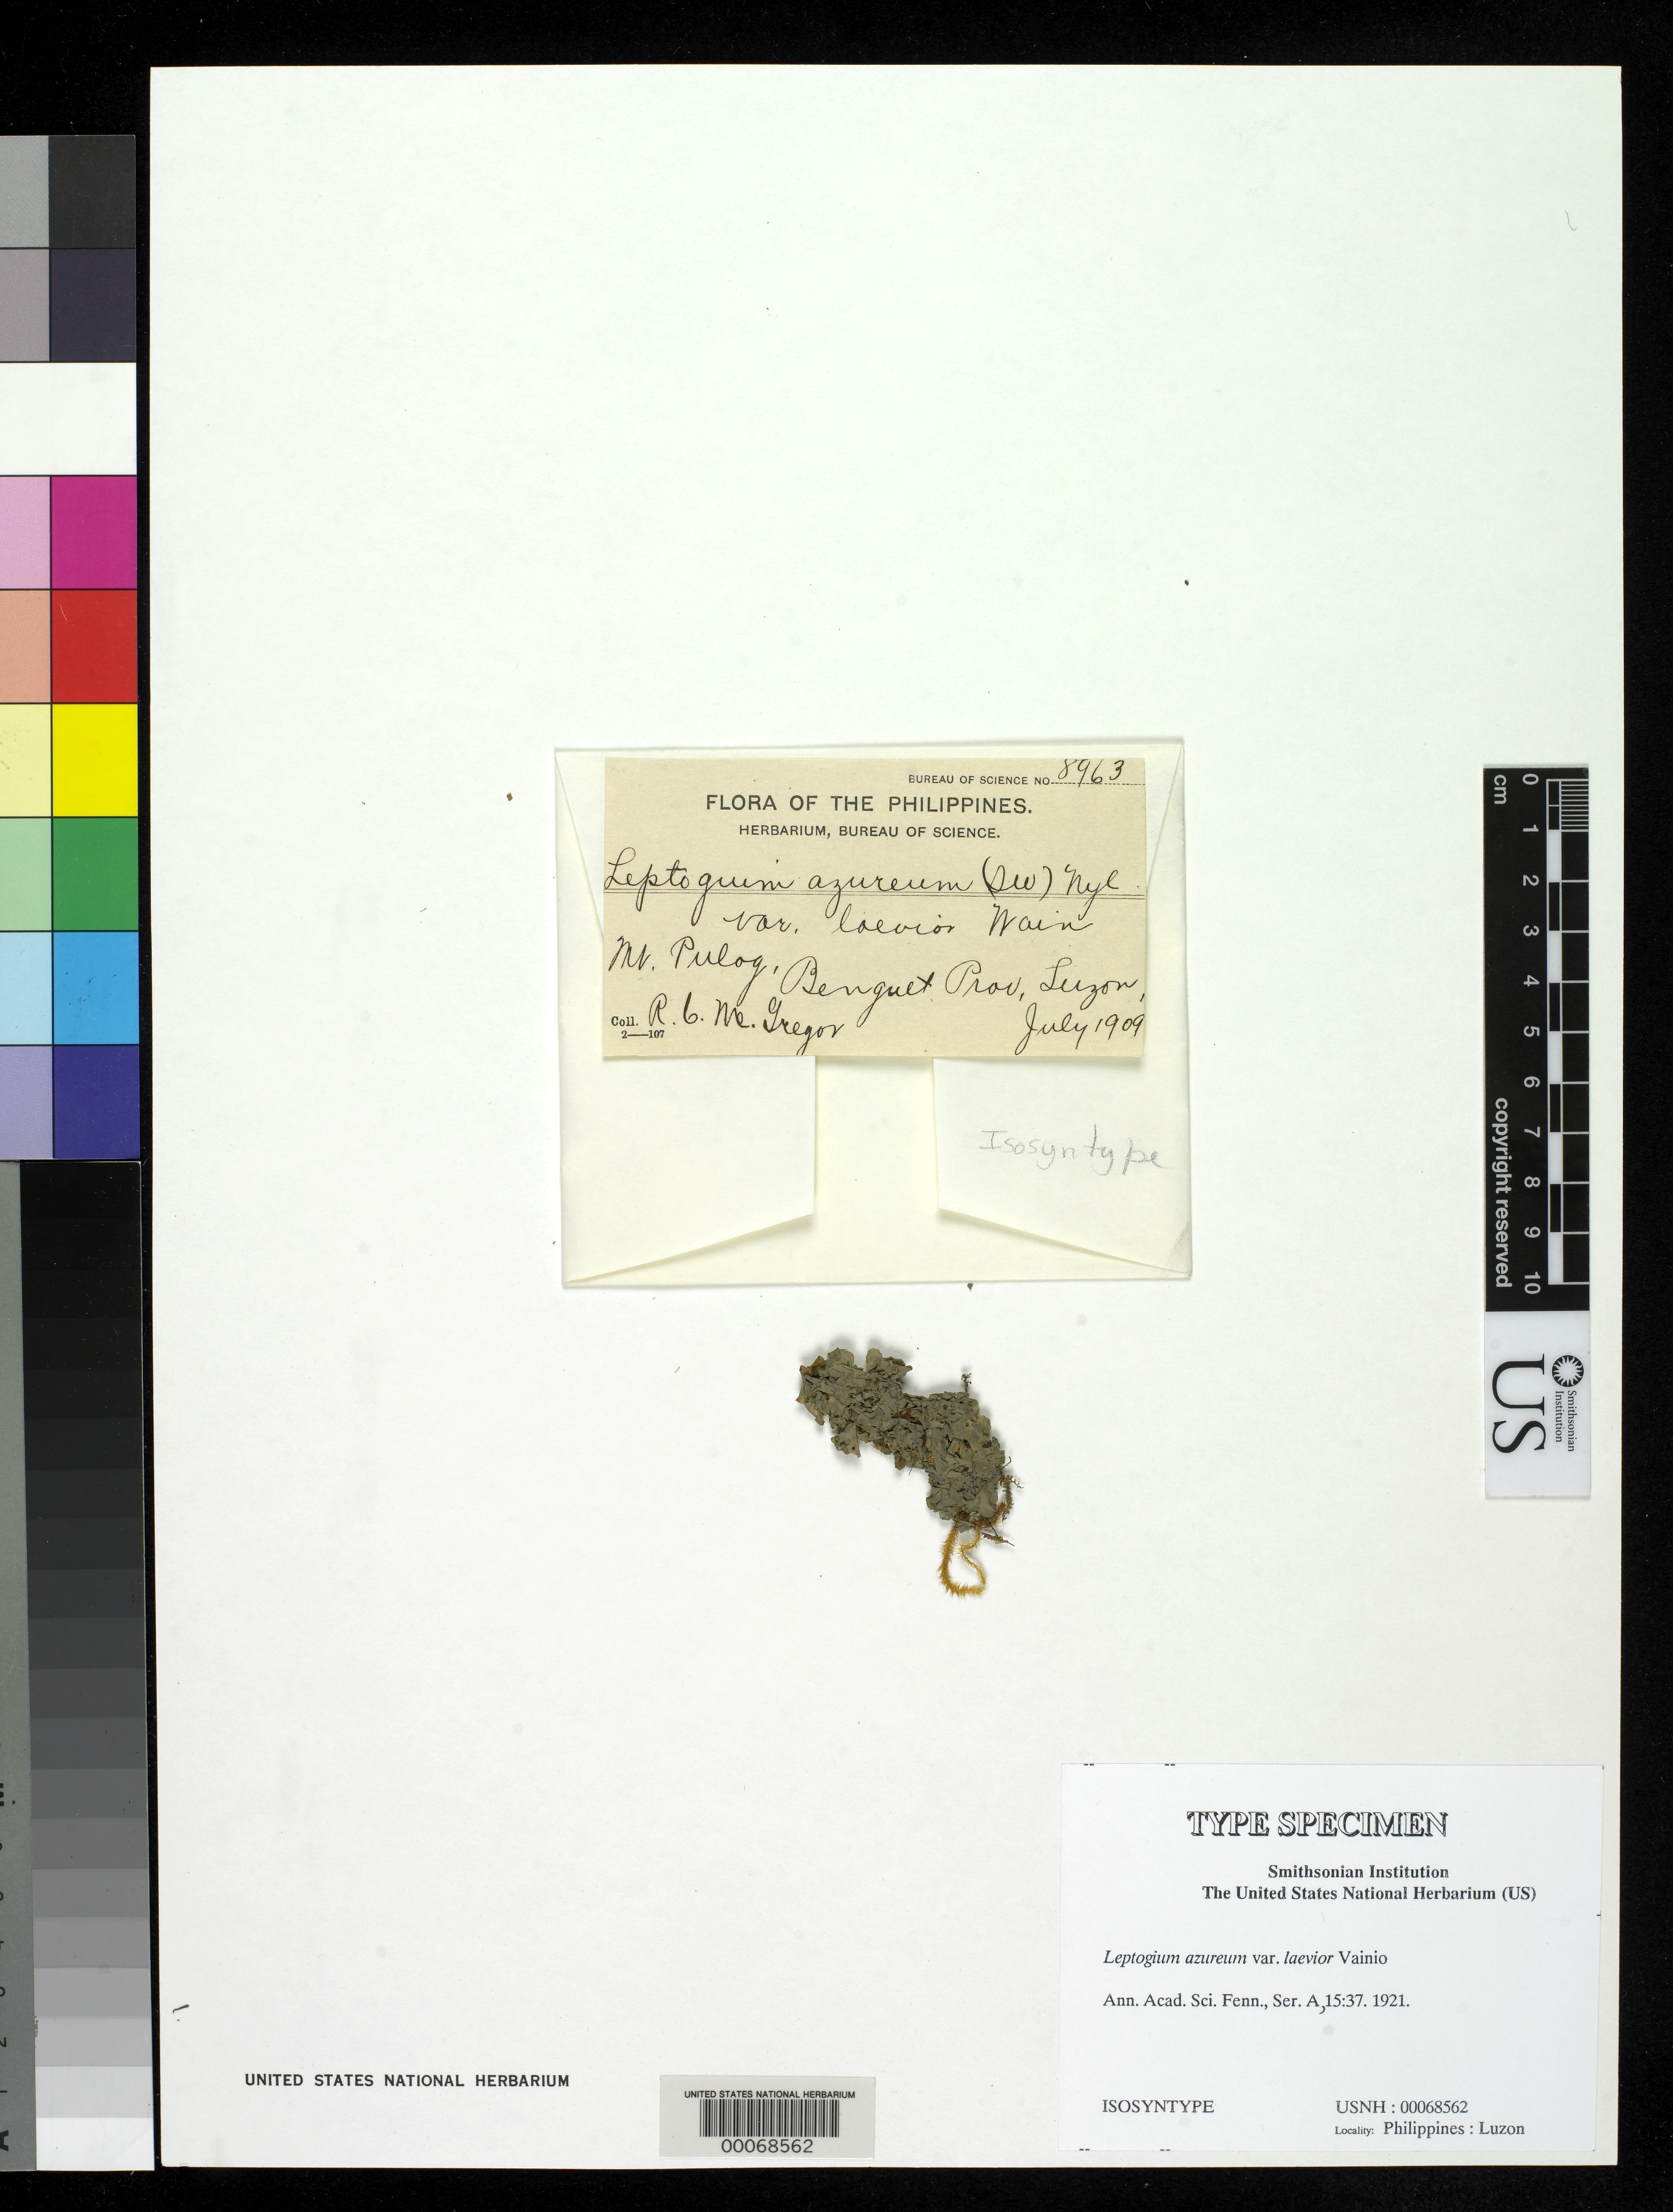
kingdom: Fungi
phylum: Ascomycota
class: Lecanoromycetes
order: Peltigerales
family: Collemataceae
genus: Leptogium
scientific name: Leptogium azureum var. laevior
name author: Vain.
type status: Isosyntype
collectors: R. C. McGregor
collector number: Bur. Sci. 8963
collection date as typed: Jul 1909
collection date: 1909-07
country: Philippines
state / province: Cordillera (Administrative Region)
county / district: Benguet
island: Luzon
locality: Mt. Pulog.